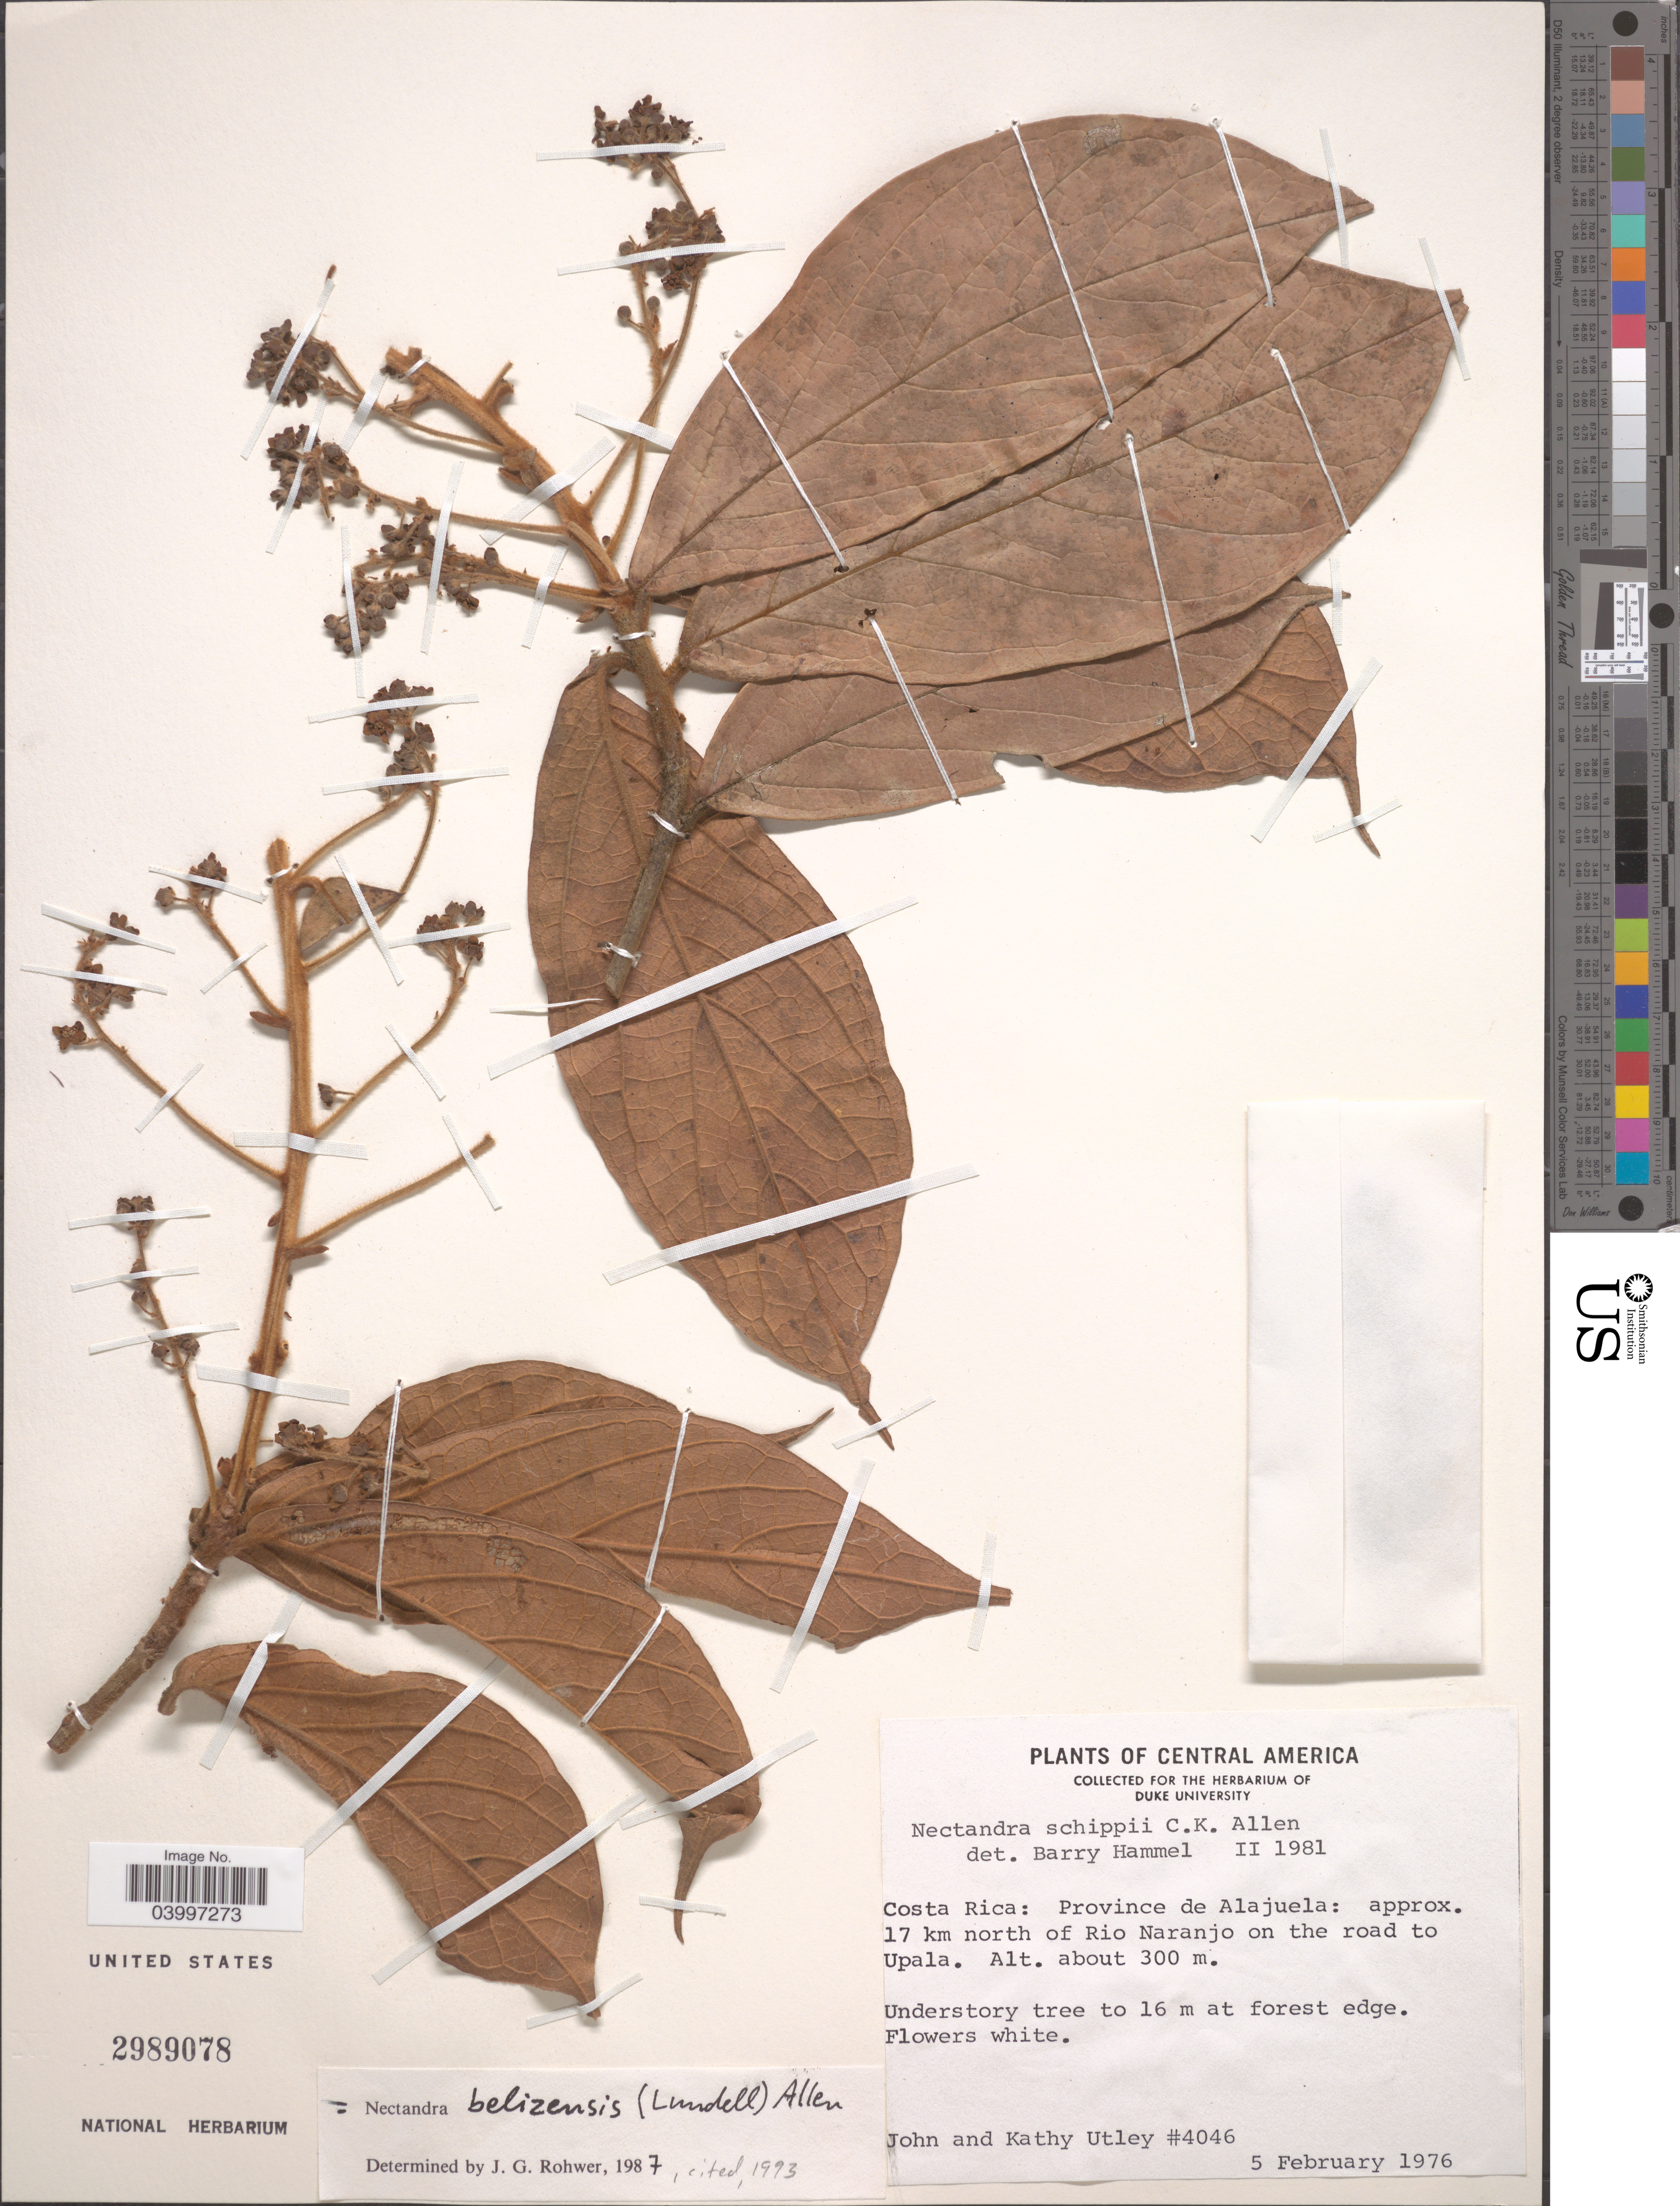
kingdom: Plantae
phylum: Tracheophyta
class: Magnoliopsida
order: Laurales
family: Lauraceae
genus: Nectandra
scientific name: Nectandra belizensis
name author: (Lundell) C.K. Allen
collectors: J. F. Utley & K. Burt-Utley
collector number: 4046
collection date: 1976-02-05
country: Costa Rica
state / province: Alajuela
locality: Approx. 17 km north of Rio Naranjo on the road to Upala.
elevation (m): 300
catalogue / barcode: US 2989078